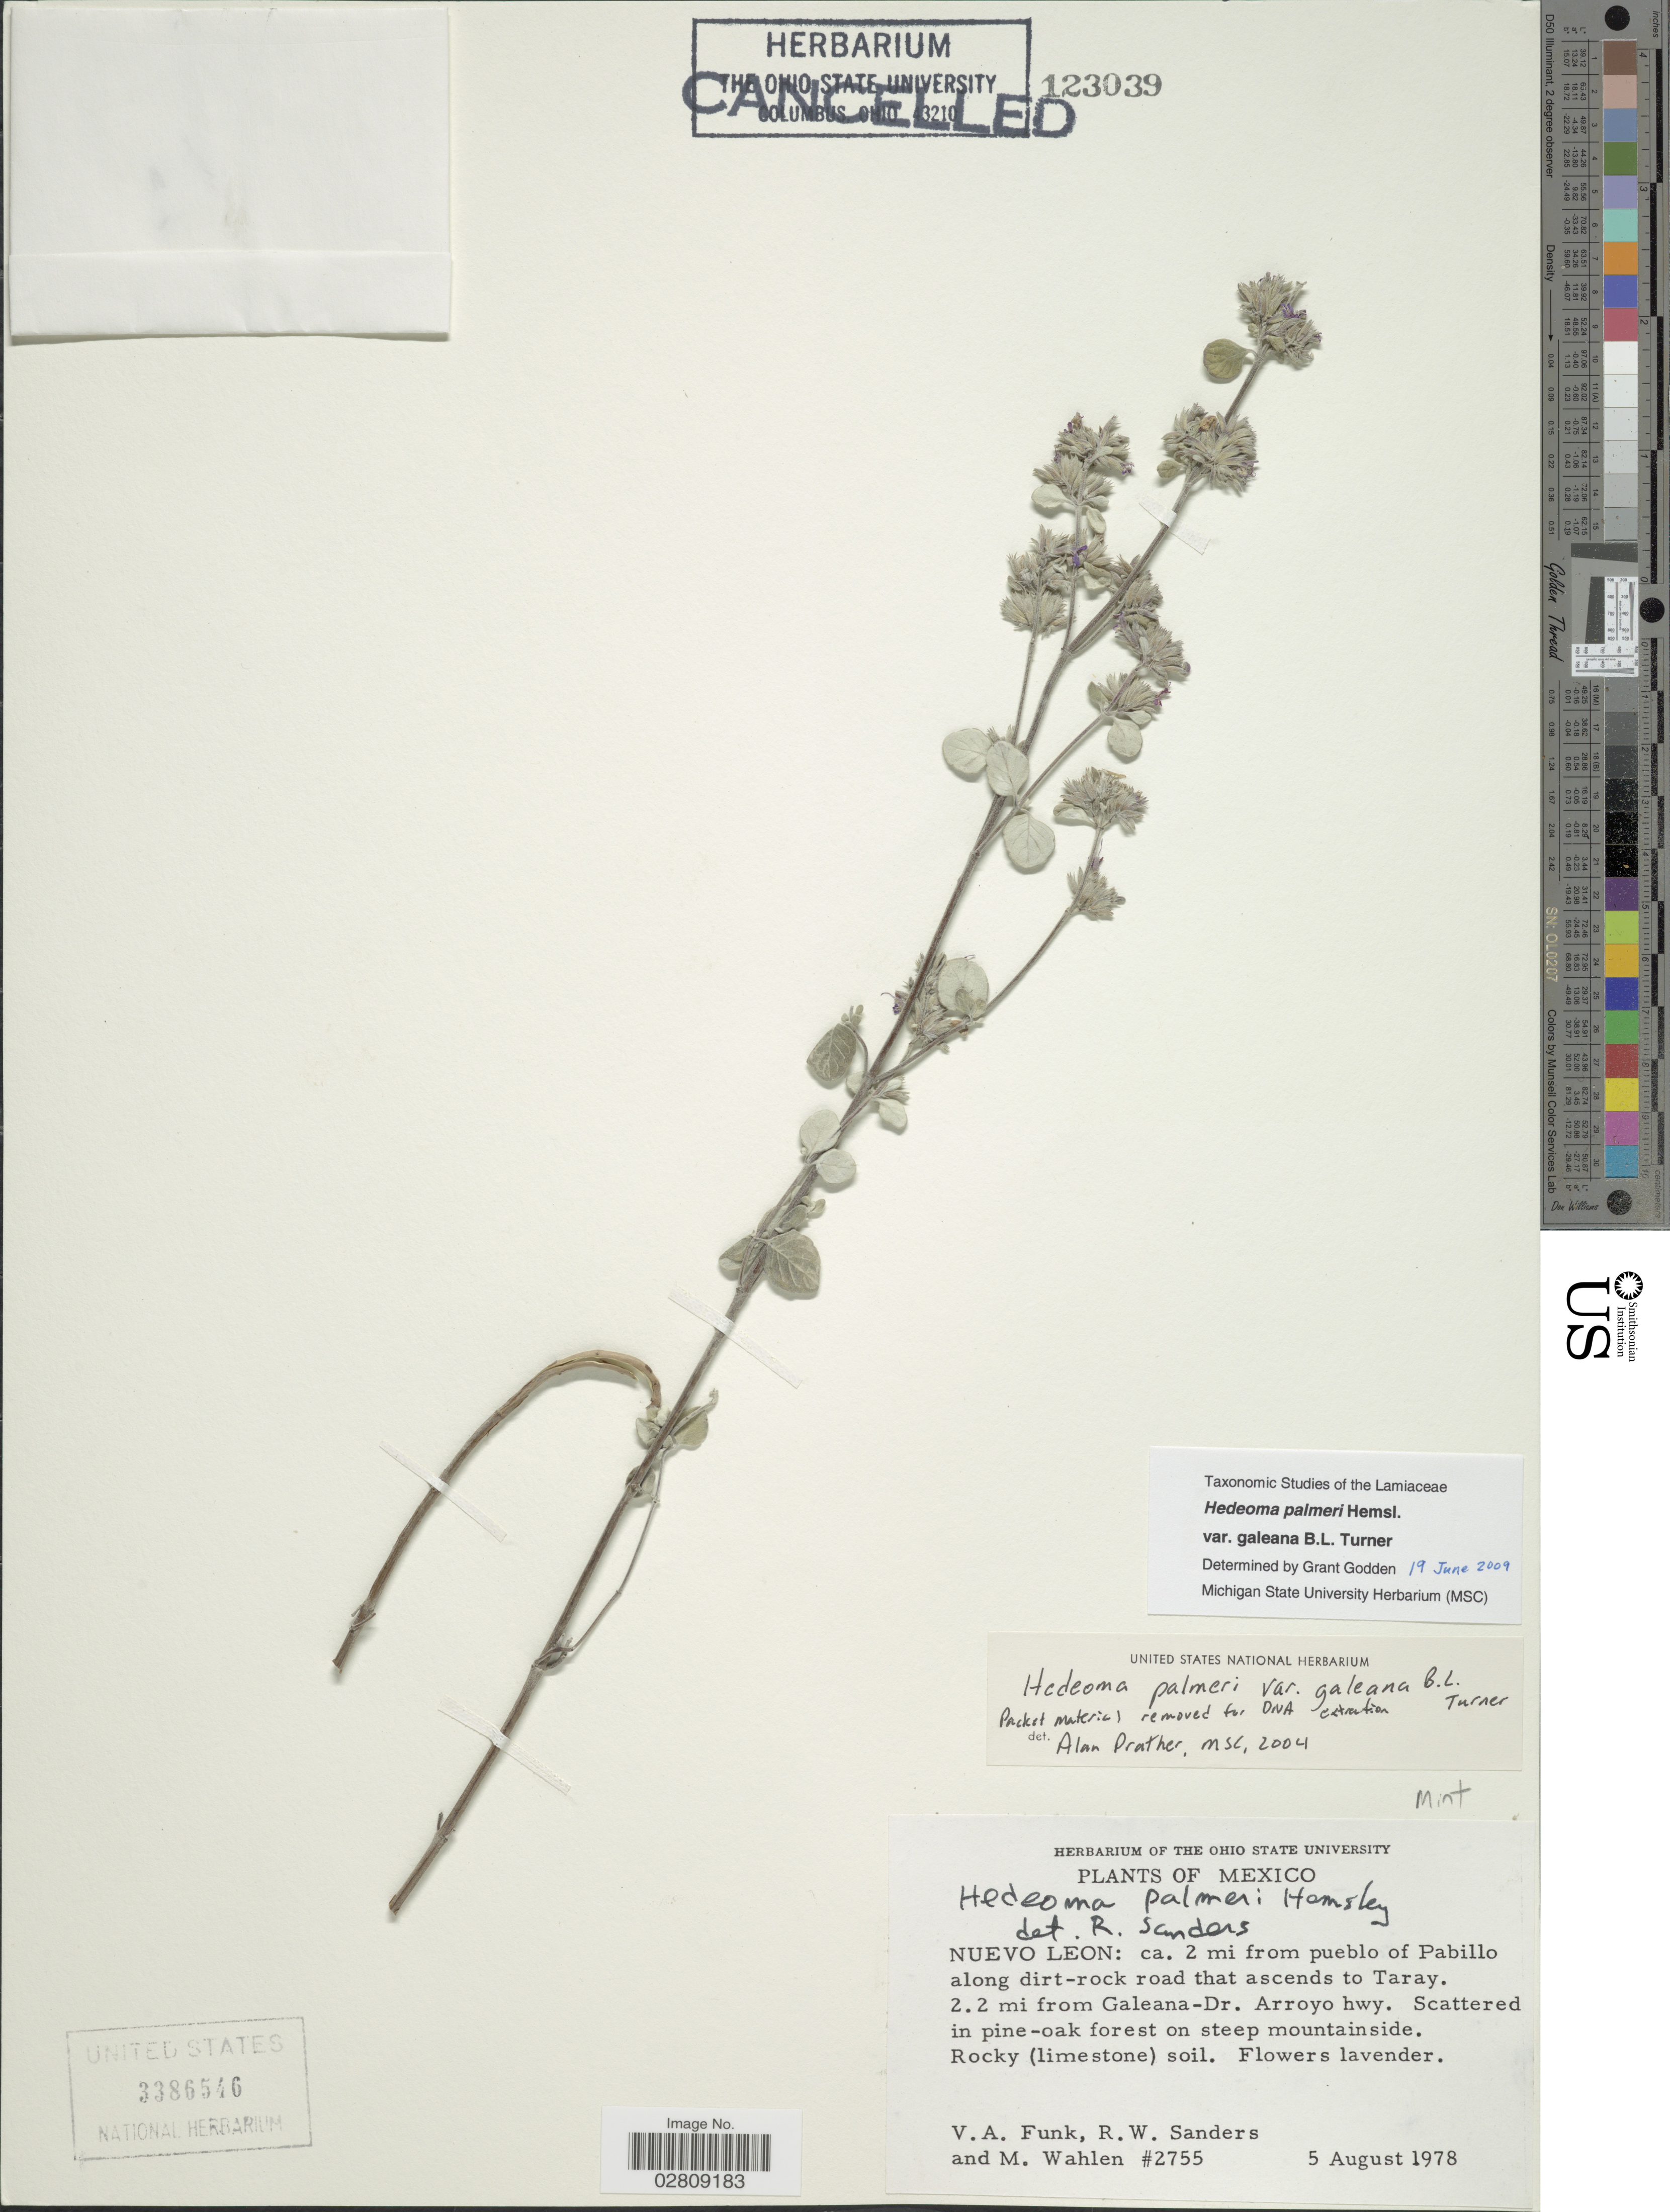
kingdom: Plantae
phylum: Tracheophyta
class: Magnoliopsida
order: Lamiales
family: Lamiaceae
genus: Hedeoma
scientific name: Hedeoma palmeri var. galeana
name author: B.L. Turner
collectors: V. Funk, R. W. Sanders & M. Wahlen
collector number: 2755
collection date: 1978-08-05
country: Mexico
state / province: Nuevo León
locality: Ca. 2 mi from pueblo of Pabillo along dirt-rock road that ascends to Taray. 2.2 mi from Galeana-Dr. Arroyo hwy.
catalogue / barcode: US 3386546